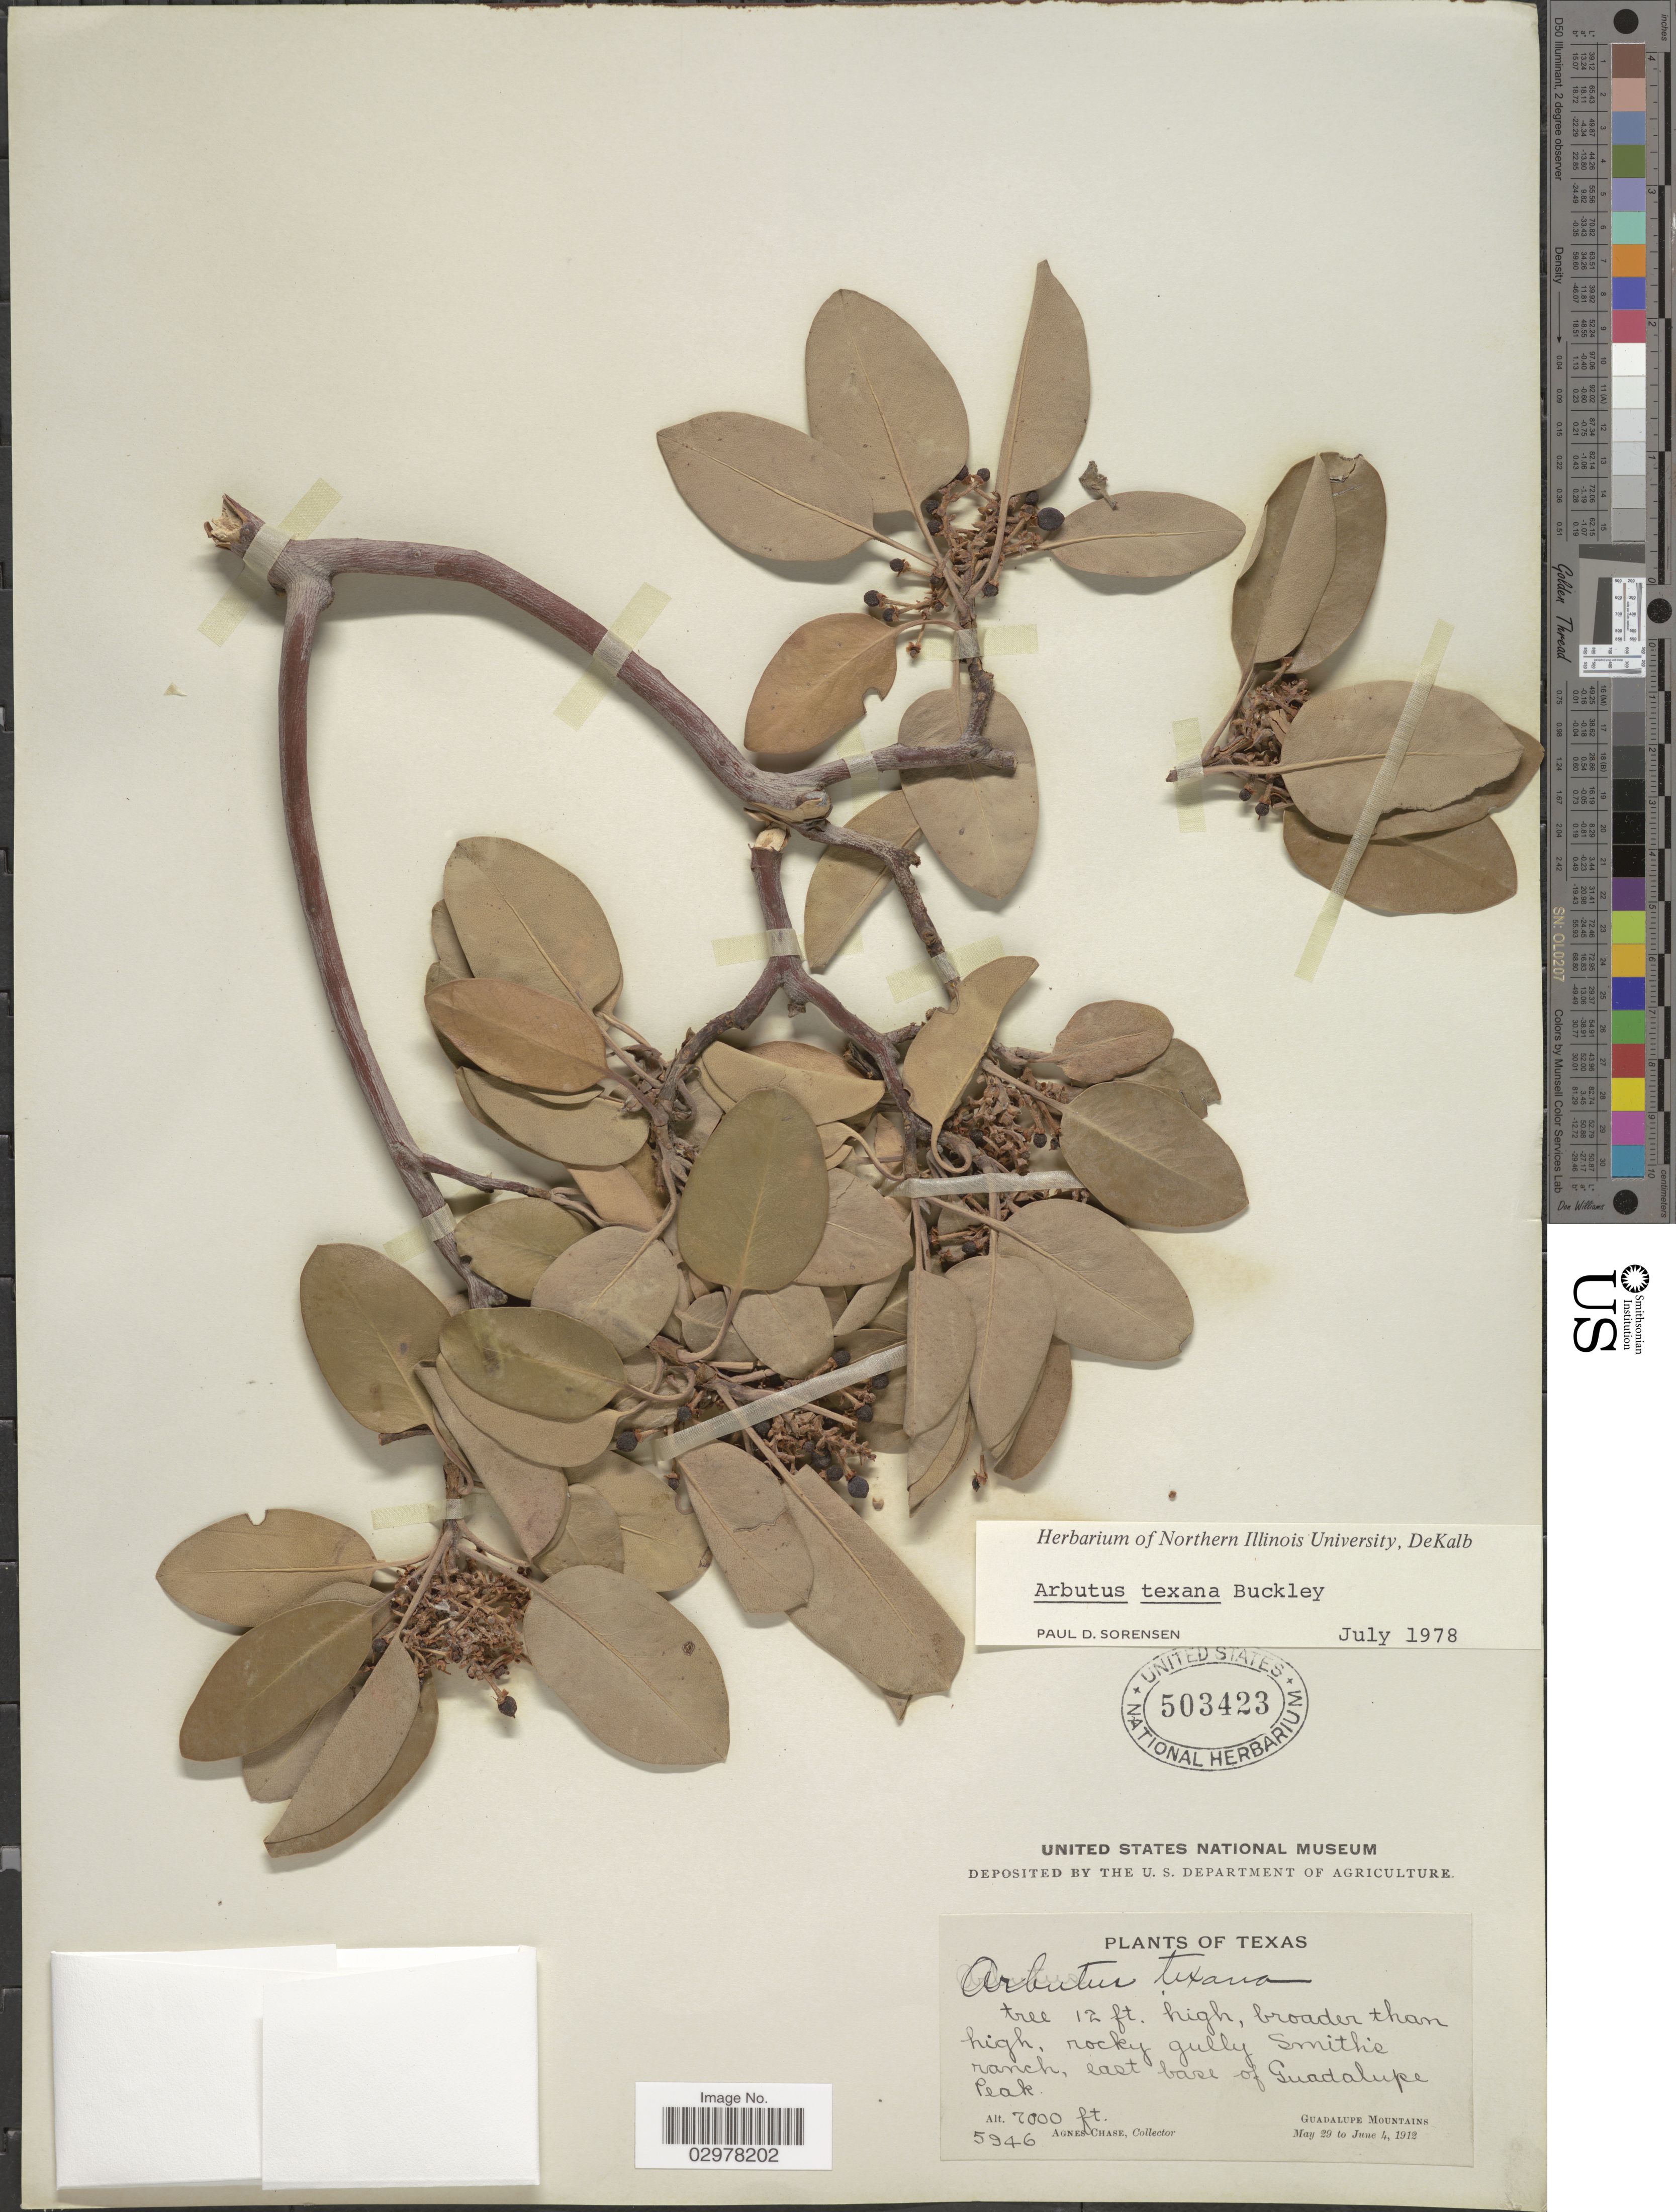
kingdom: Plantae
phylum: Tracheophyta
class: Magnoliopsida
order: Ericales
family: Ericaceae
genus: Arbutus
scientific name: Arbutus texana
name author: Buckley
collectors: A. Chase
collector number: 5946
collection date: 1912-05-29/1912-06-04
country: United States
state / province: Texas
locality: Rocky gully Smith's ranch, east base of Guadalupe Peak.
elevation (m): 2134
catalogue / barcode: US 503423